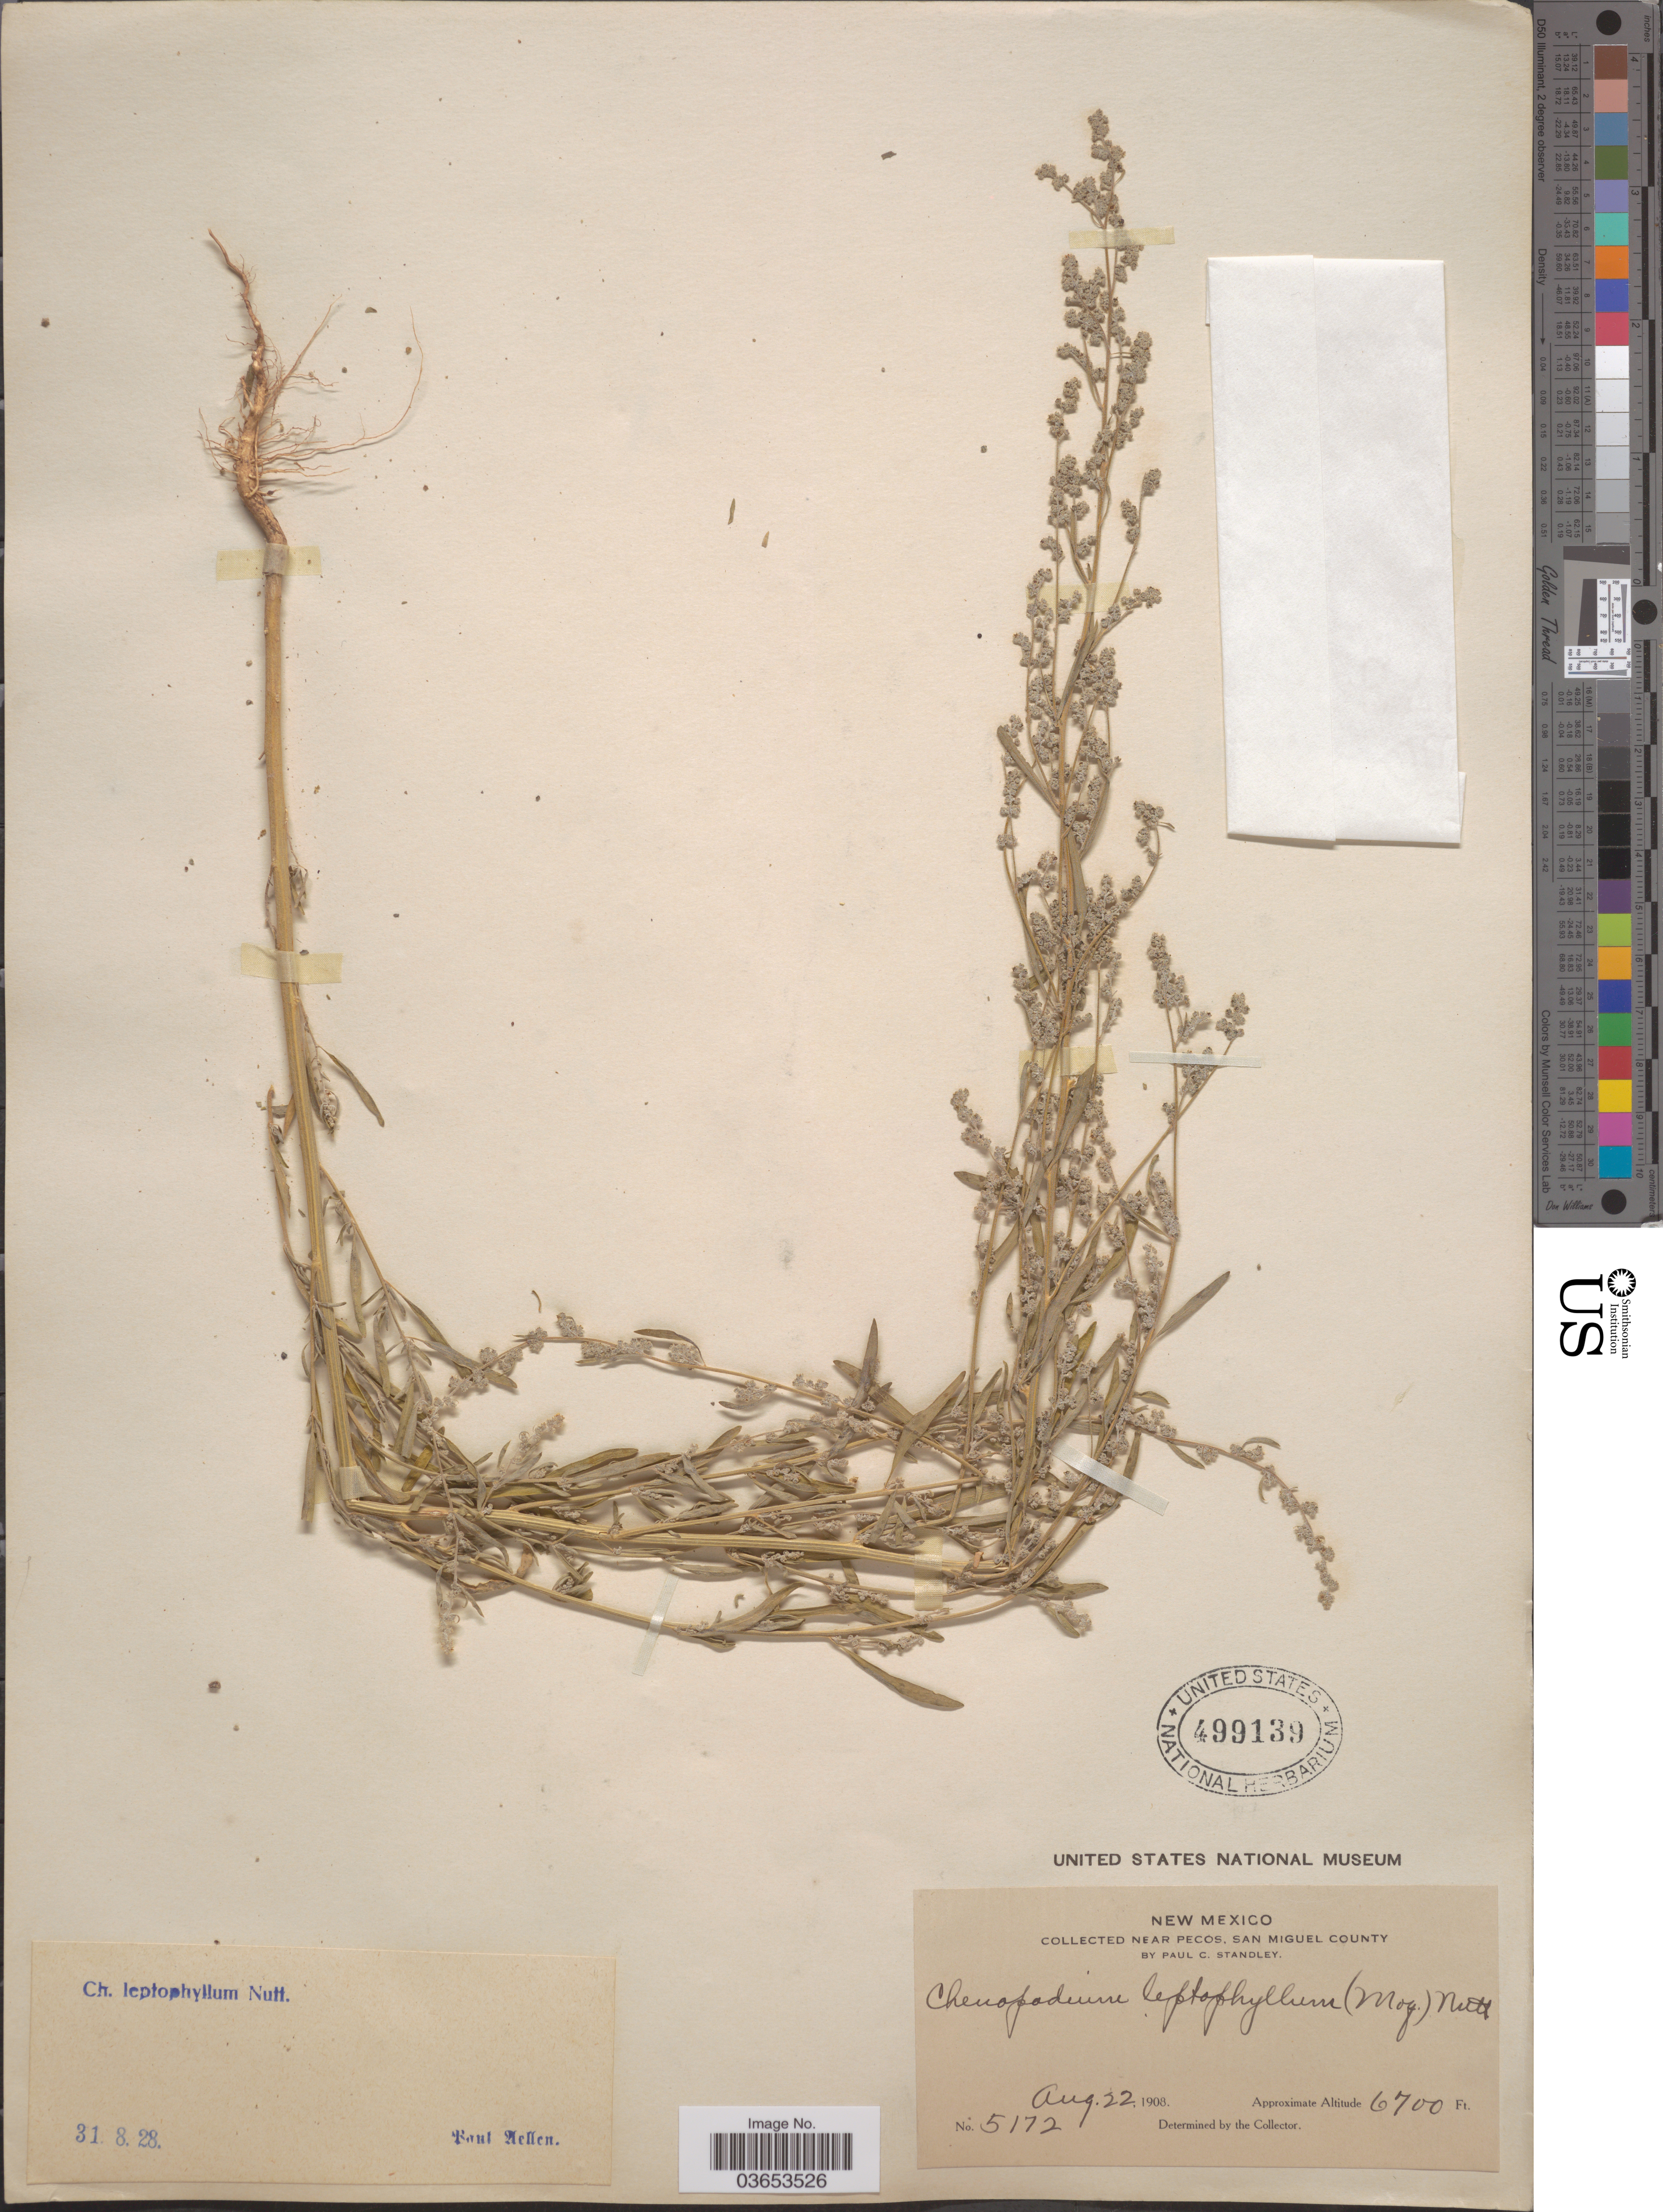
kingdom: Plantae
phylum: Tracheophyta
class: Magnoliopsida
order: Caryophyllales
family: Amaranthaceae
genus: Chenopodium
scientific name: Chenopodium leptophyllum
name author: (Moq.) Nutt. ex S. Watson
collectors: P. C. Standley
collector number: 5172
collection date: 1908-08-22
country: United States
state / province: New Mexico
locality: Near Pecos, San Miguel County.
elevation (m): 2042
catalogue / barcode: US 499139